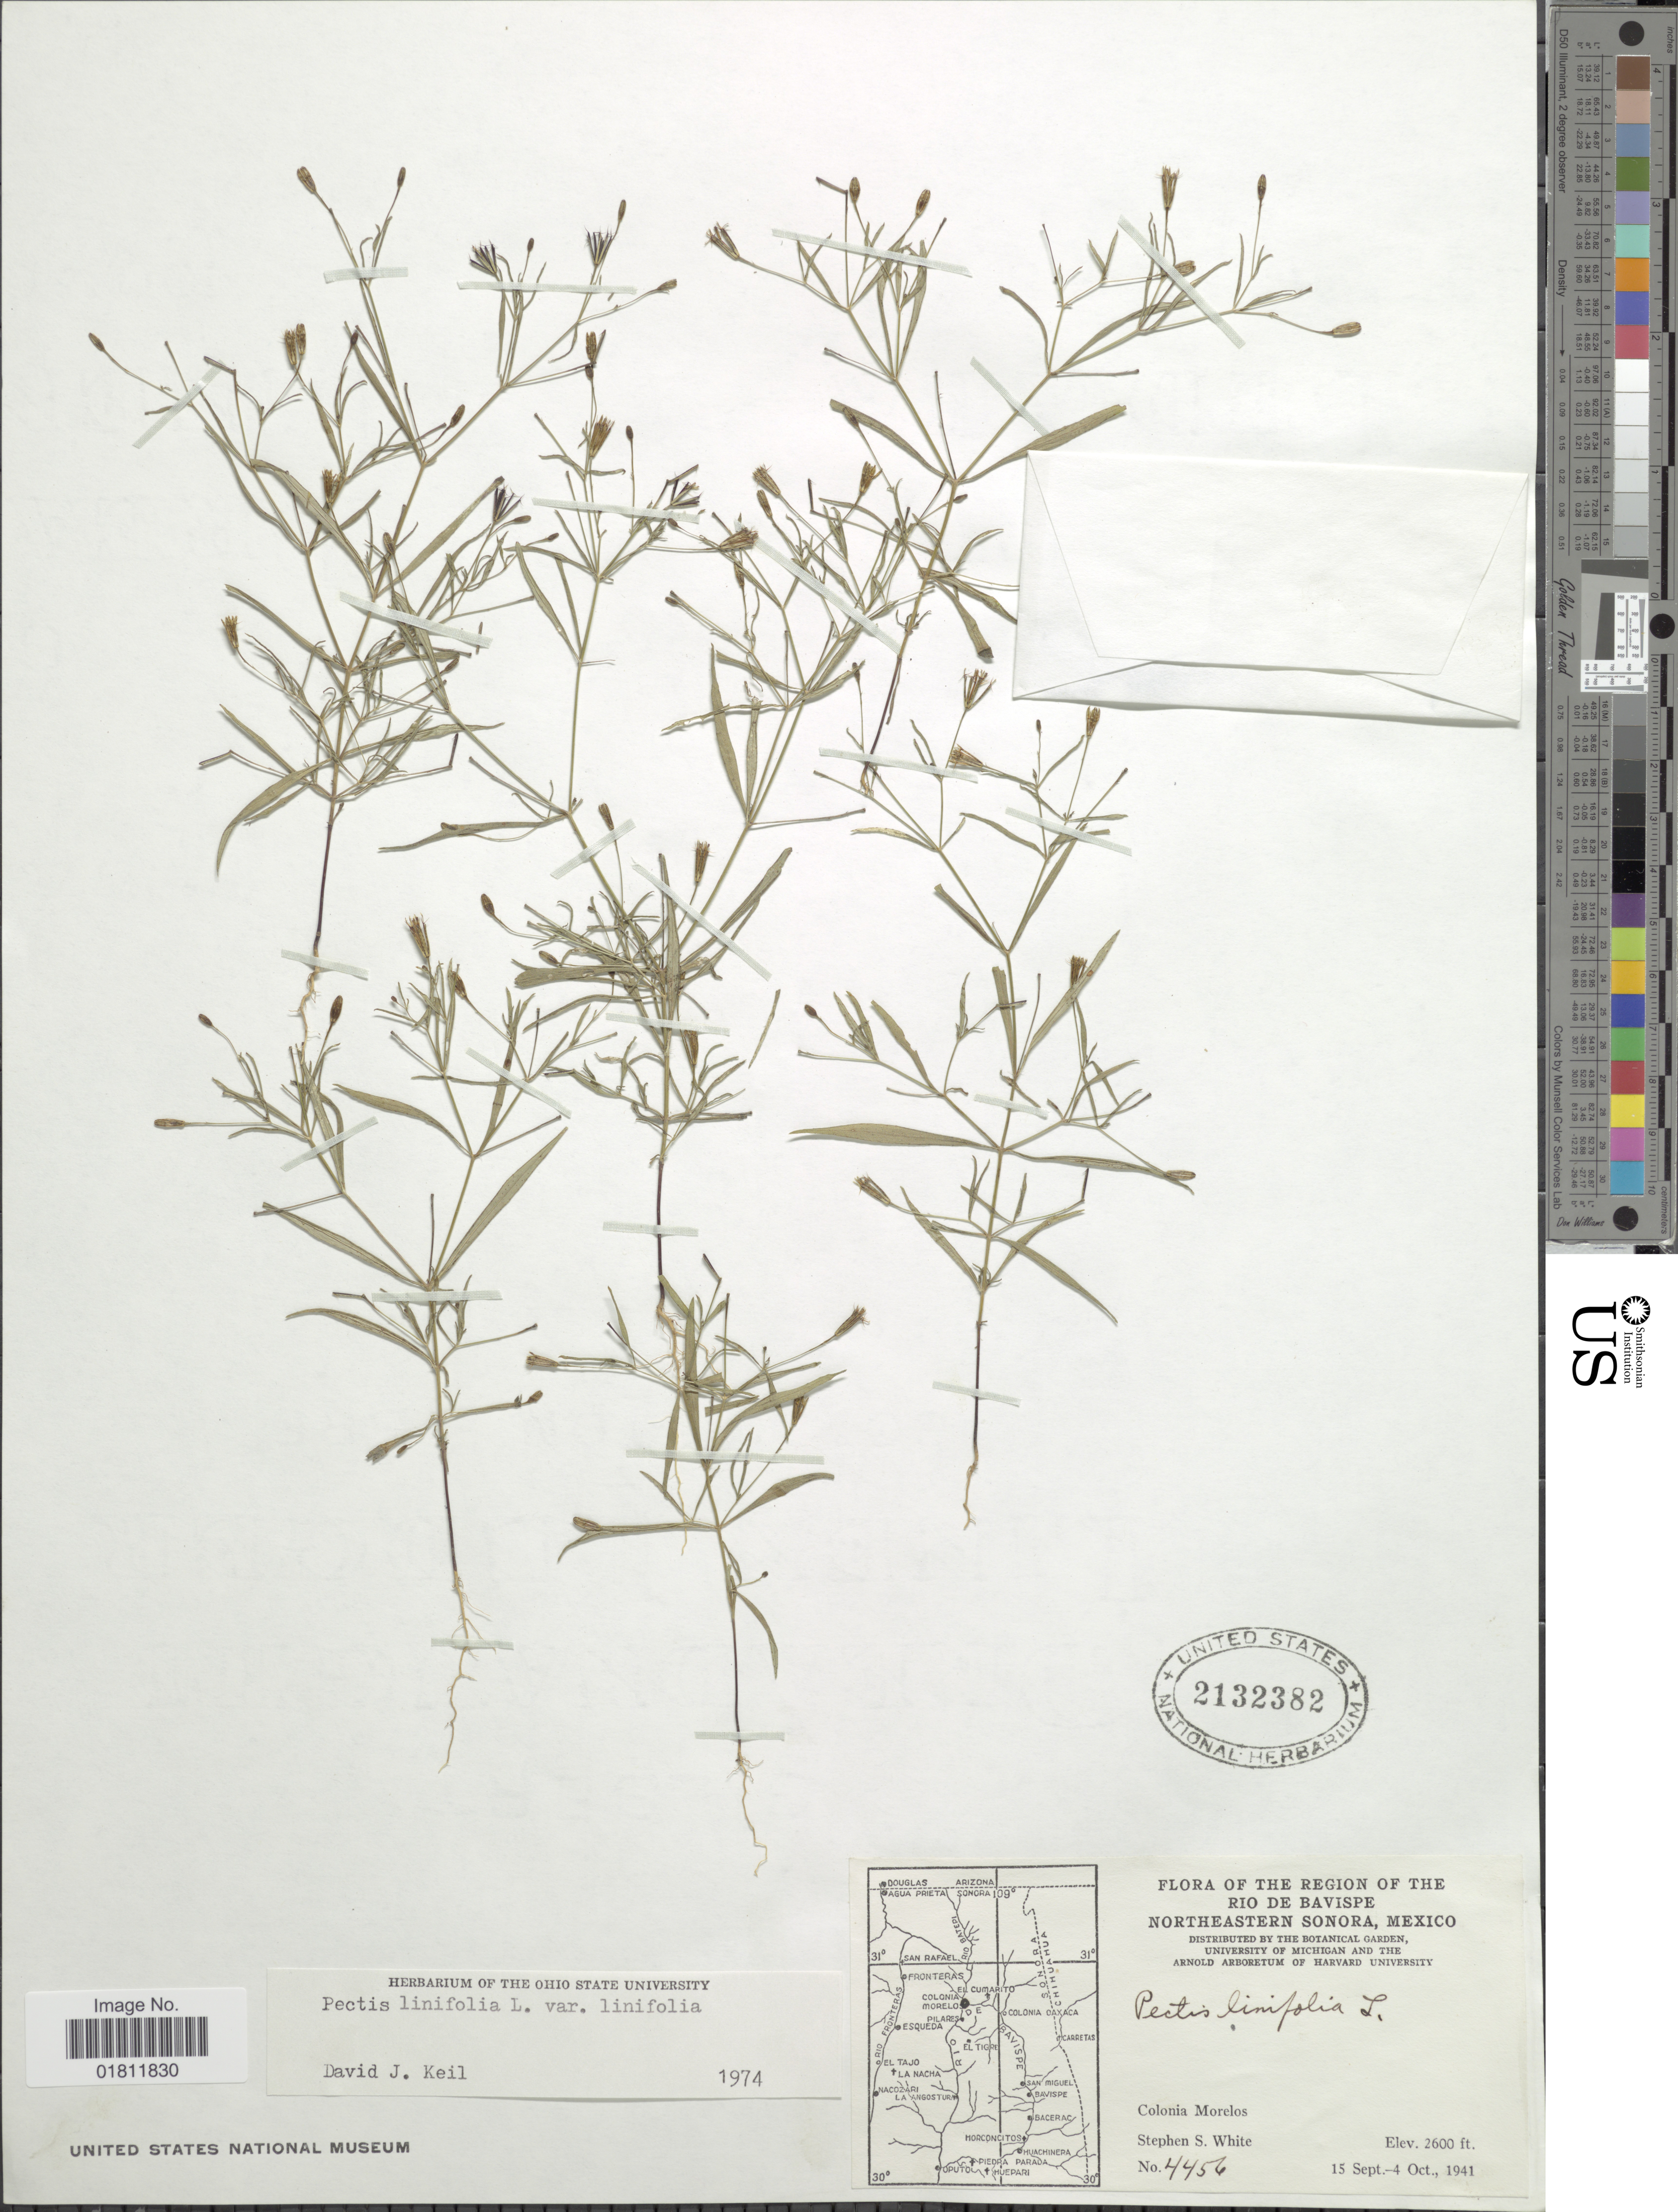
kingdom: Plantae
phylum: Tracheophyta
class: Magnoliopsida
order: Asterales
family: Asteraceae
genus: Pectis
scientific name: Pectis linifolia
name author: L.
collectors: S. S. White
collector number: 4456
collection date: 1941-09-15/1941-10-04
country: Mexico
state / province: Sonora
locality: Region of the Rio de Bavispe, Northeastern Sonora, Mexico. Colonia Morelos.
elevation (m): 792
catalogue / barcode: US 2132382